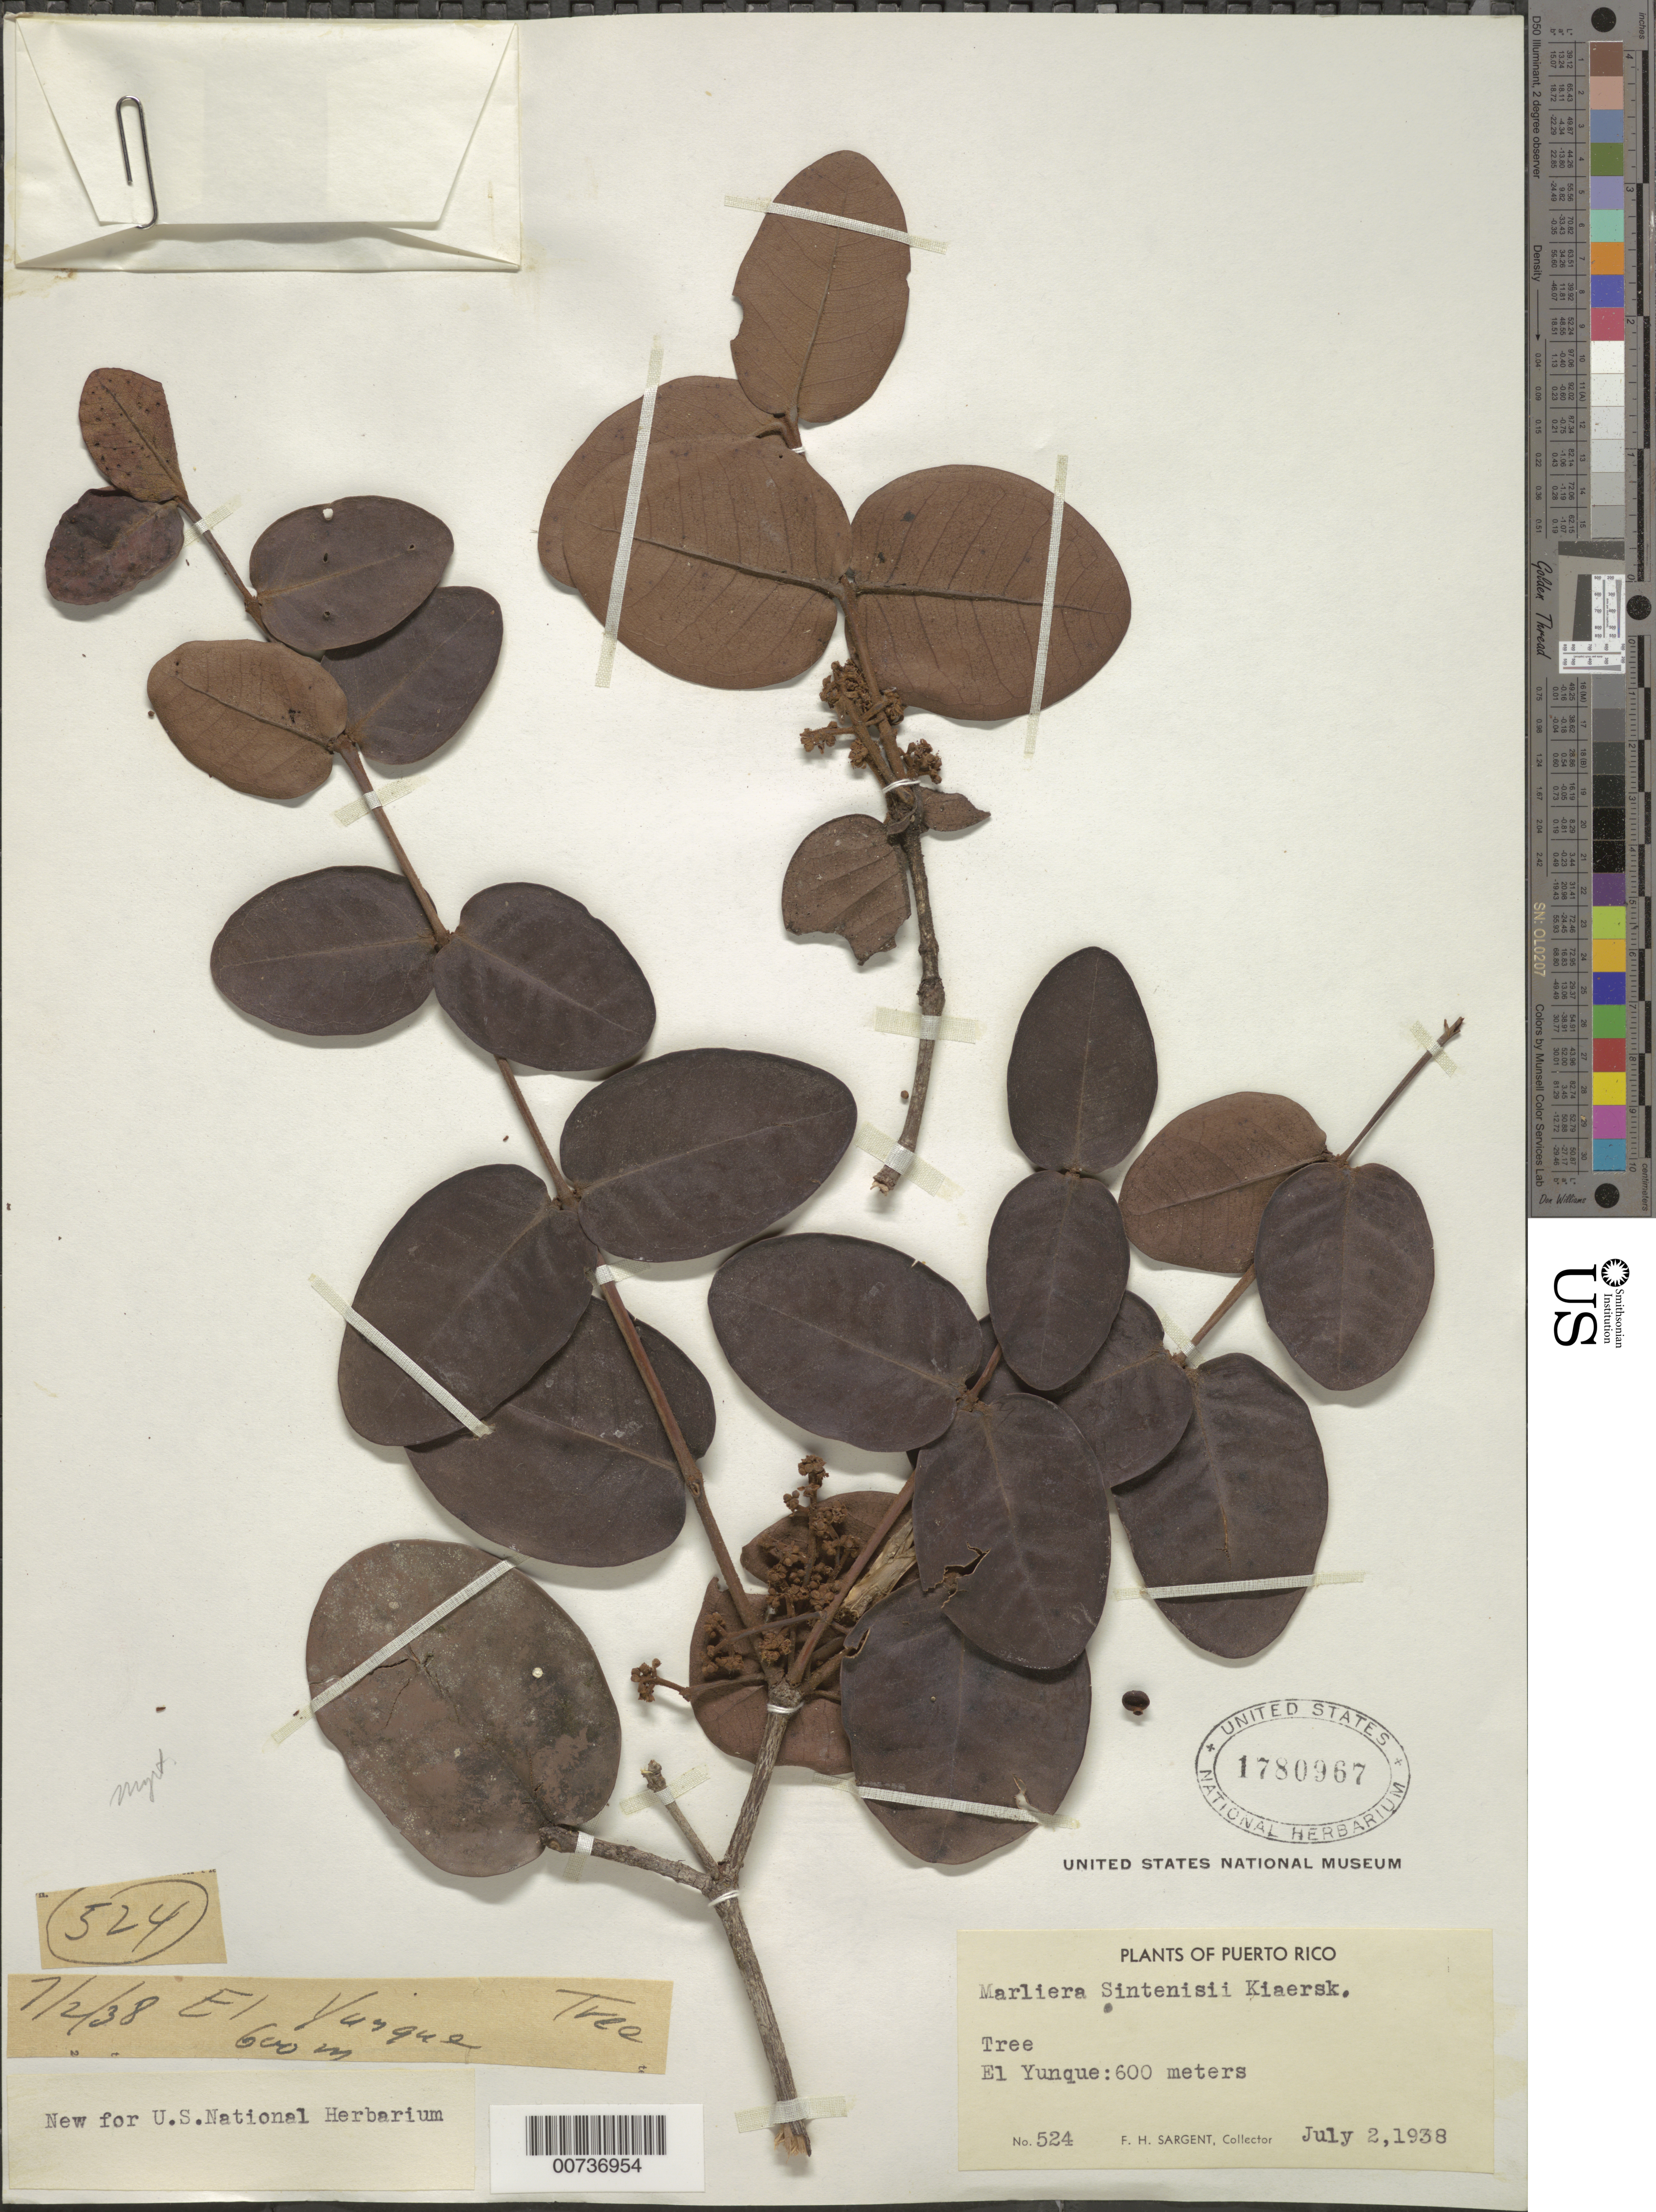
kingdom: Plantae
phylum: Tracheophyta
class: Magnoliopsida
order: Myrtales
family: Myrtaceae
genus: Myrcia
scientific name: Myrcia sintenisiana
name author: M.F. Santos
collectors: F. H. Sargent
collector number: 524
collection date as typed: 02 Jul 1938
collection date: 1938-07-02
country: Puerto Rico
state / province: Río Grande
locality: El Yunque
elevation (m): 600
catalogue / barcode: US 1780967